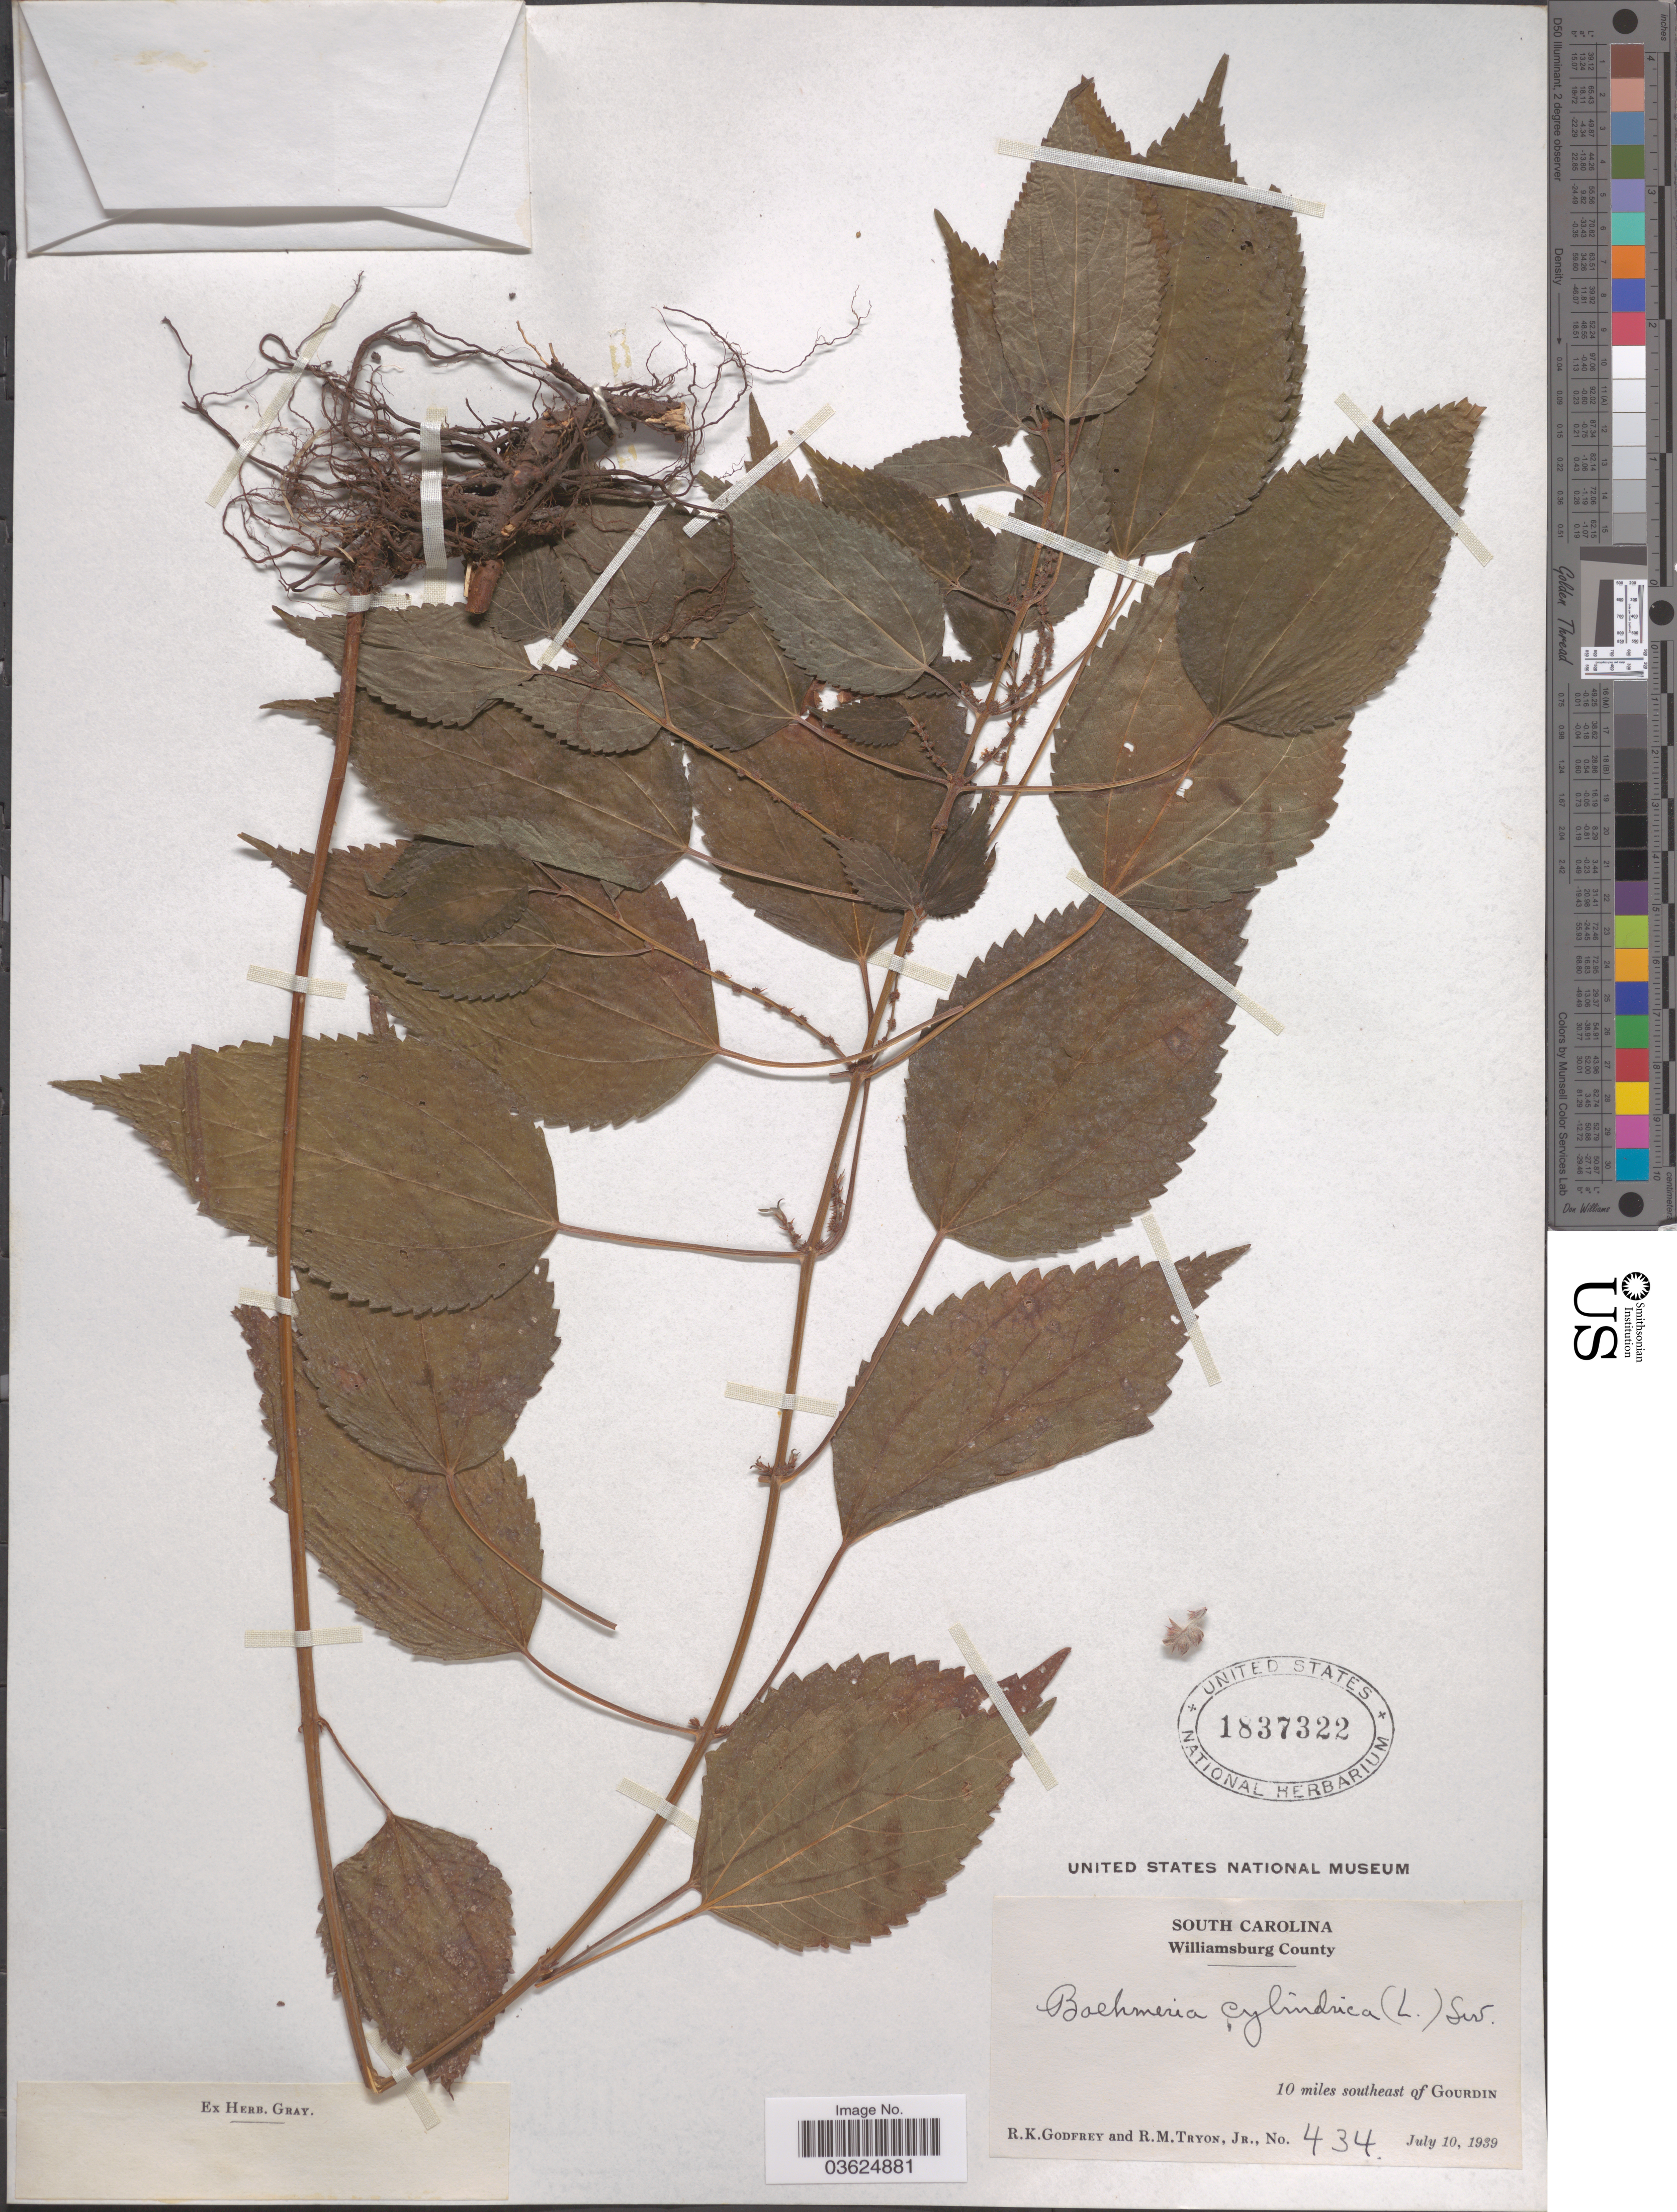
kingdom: Plantae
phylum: Tracheophyta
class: Magnoliopsida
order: Rosales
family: Urticaceae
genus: Boehmeria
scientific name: Boehmeria cylindrica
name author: (L.) Sw.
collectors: R. K. Godfrey & R. Tryon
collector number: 434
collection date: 1939-07-10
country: United States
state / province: South Carolina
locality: Williamsburg County. 10 miles southeast of Gourdin.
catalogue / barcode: US 1837322